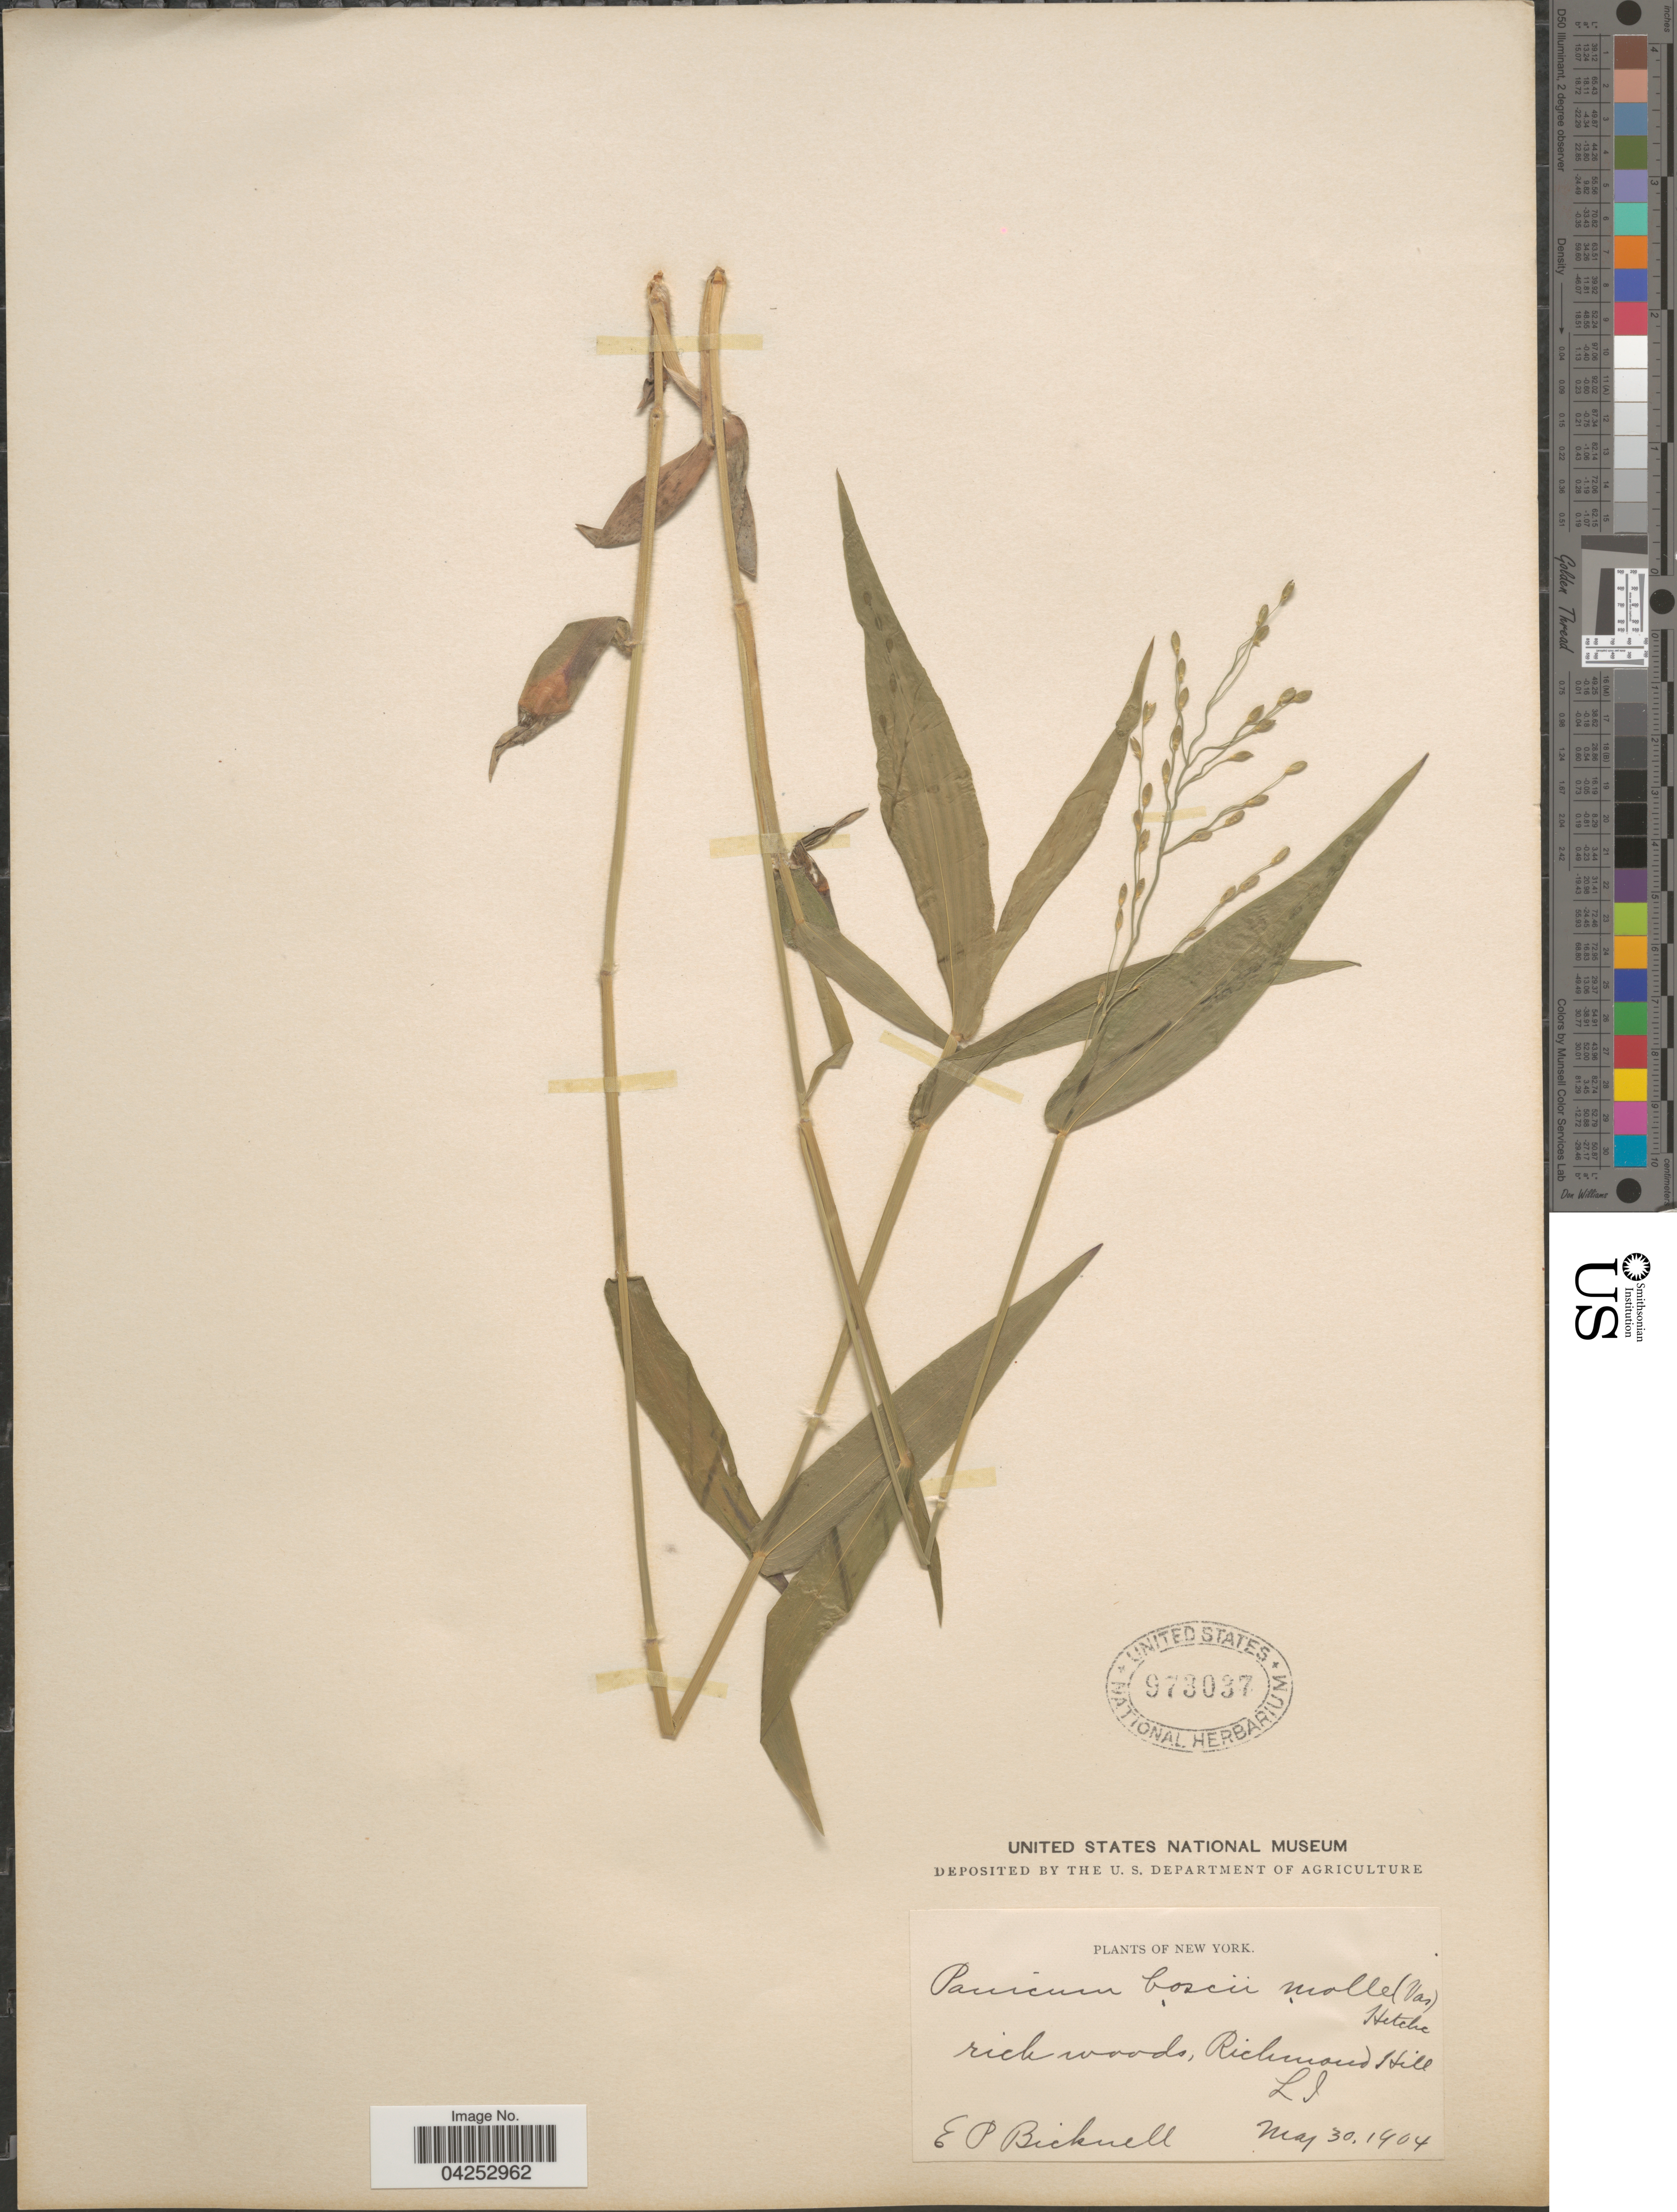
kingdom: Plantae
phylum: Tracheophyta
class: Liliopsida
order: Poales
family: Poaceae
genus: Dichanthelium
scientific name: Dichanthelium boscii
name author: (Poir.) Gould & C.A. Clark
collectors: E. P. Bicknell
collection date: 1904-05-30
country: United States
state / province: New York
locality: Rich woods, Richmond Hill.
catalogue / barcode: US 973037